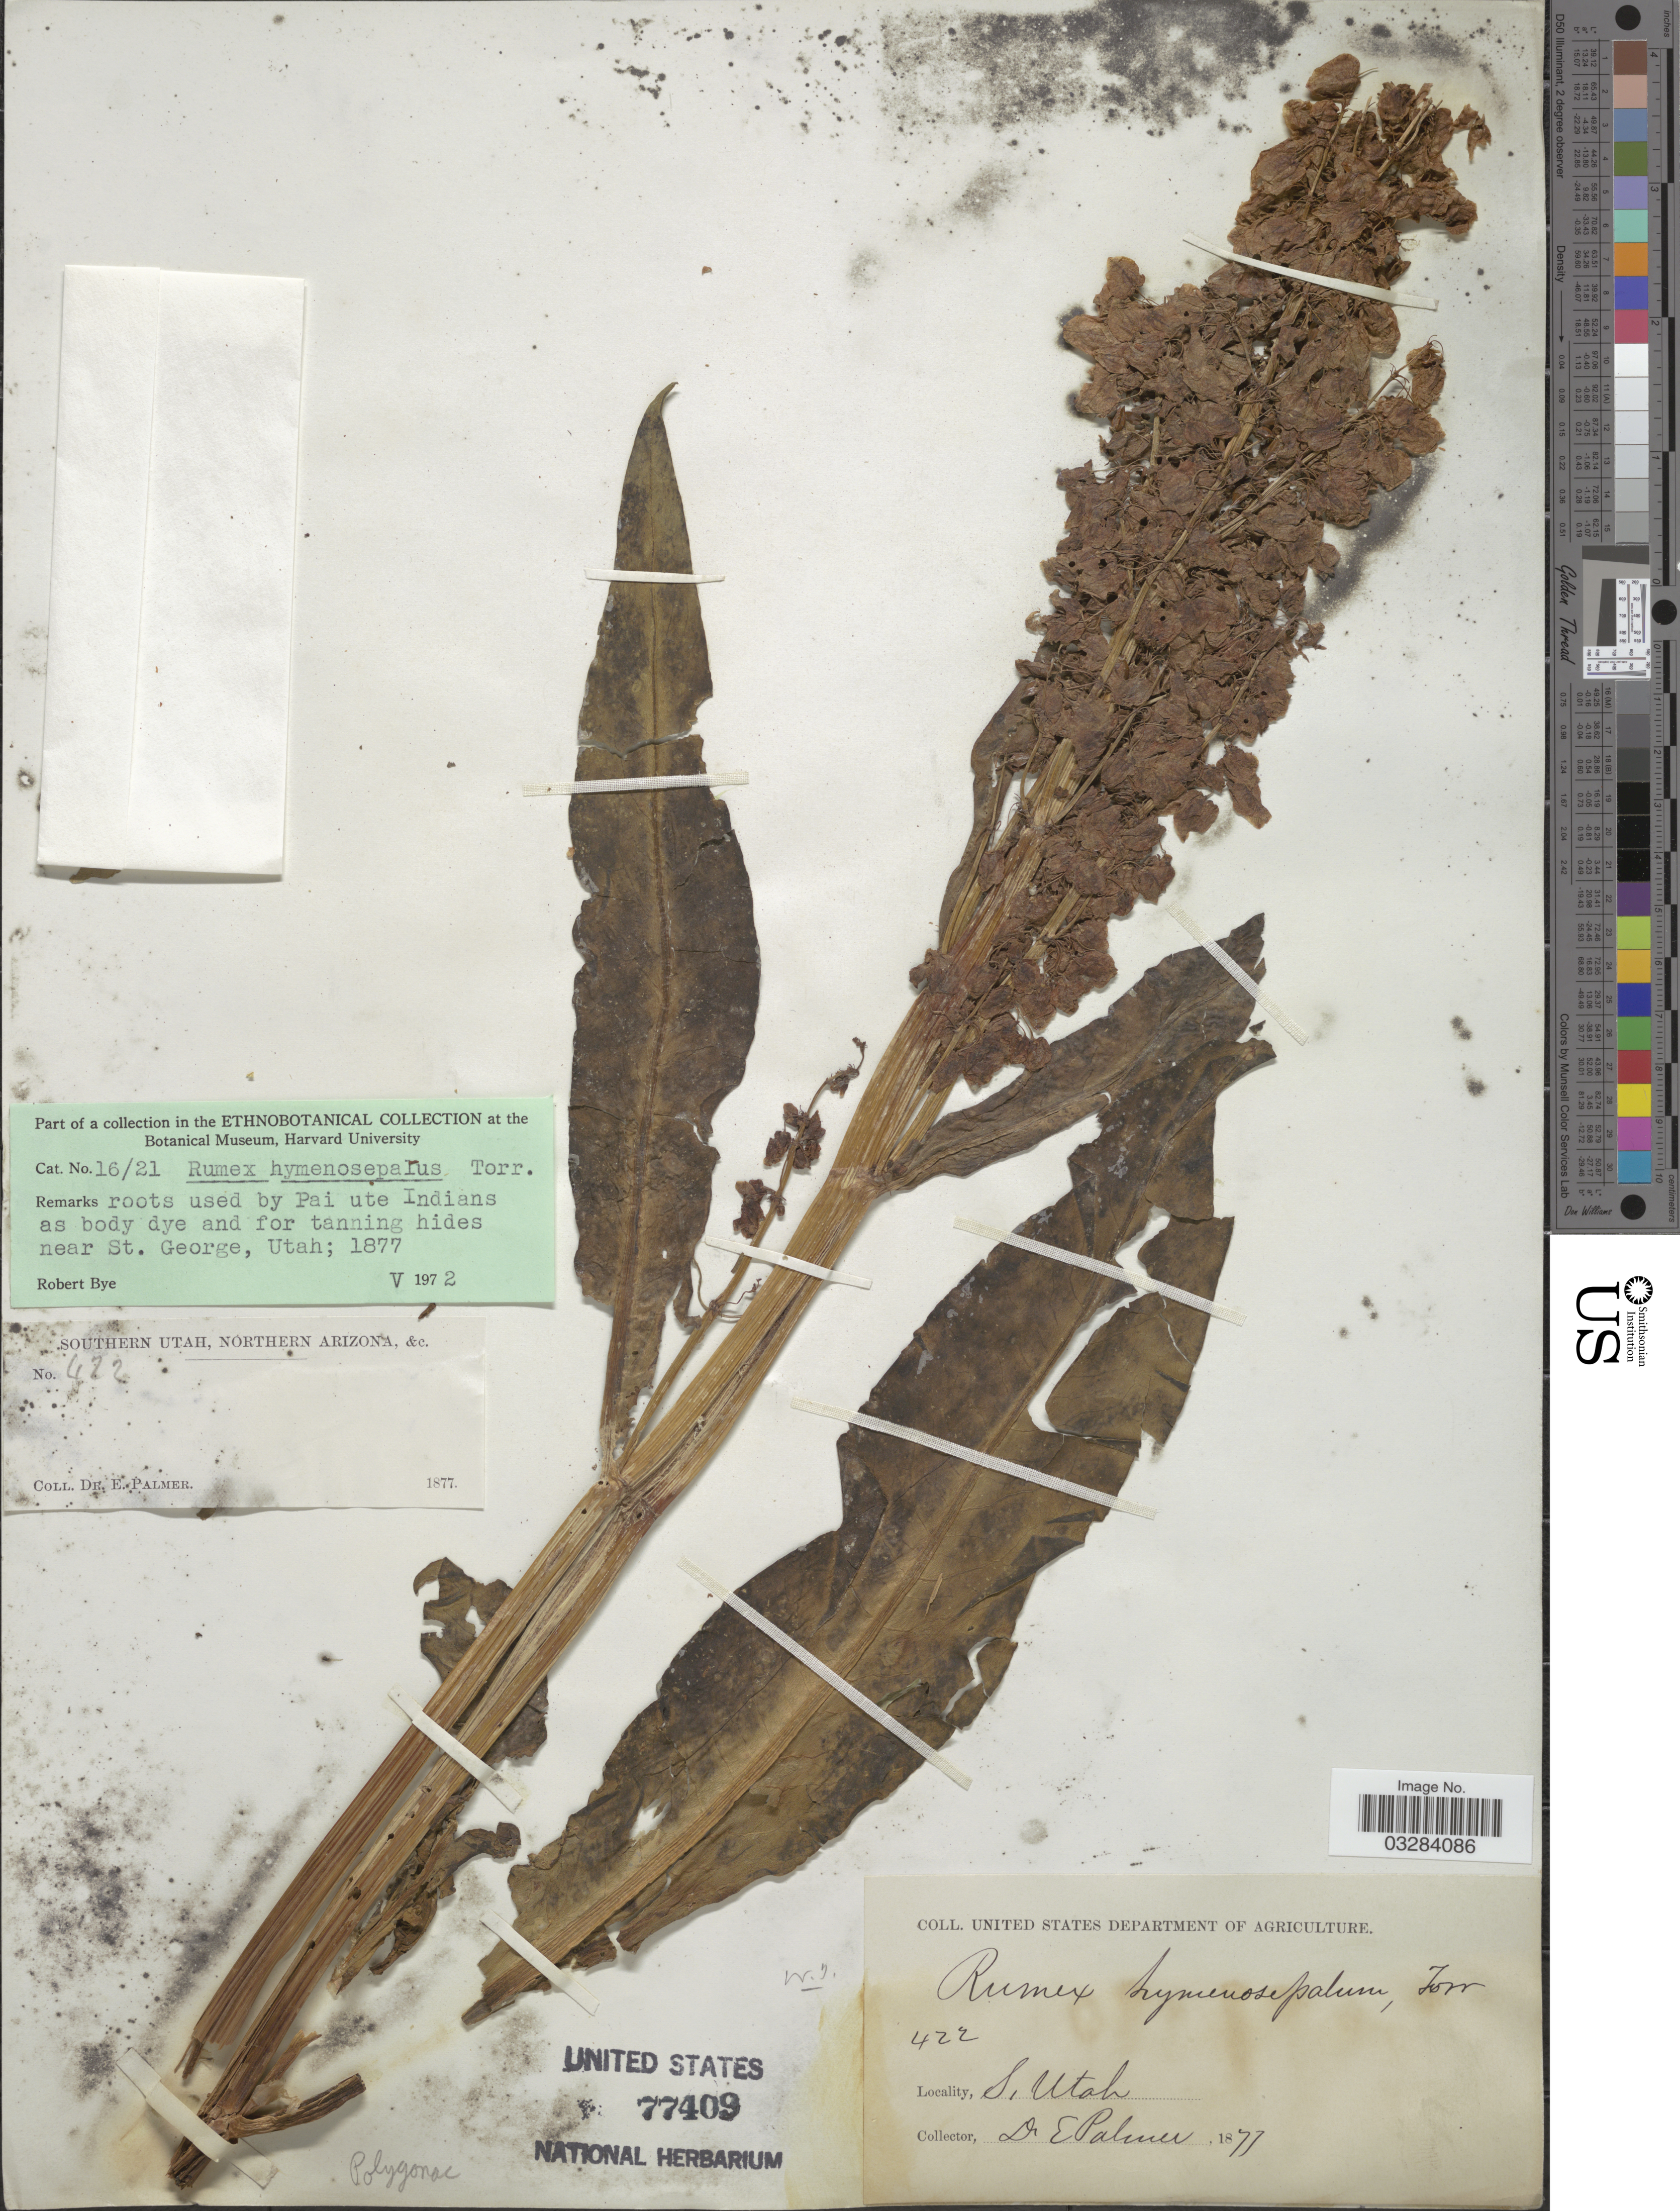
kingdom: Plantae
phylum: Tracheophyta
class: Magnoliopsida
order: Caryophyllales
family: Polygonaceae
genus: Rumex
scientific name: Rumex hymenosepalus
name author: Torr.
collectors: E. Palmer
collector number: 422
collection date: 1877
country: United States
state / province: Utah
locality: Southern Utah.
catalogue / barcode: US 77409